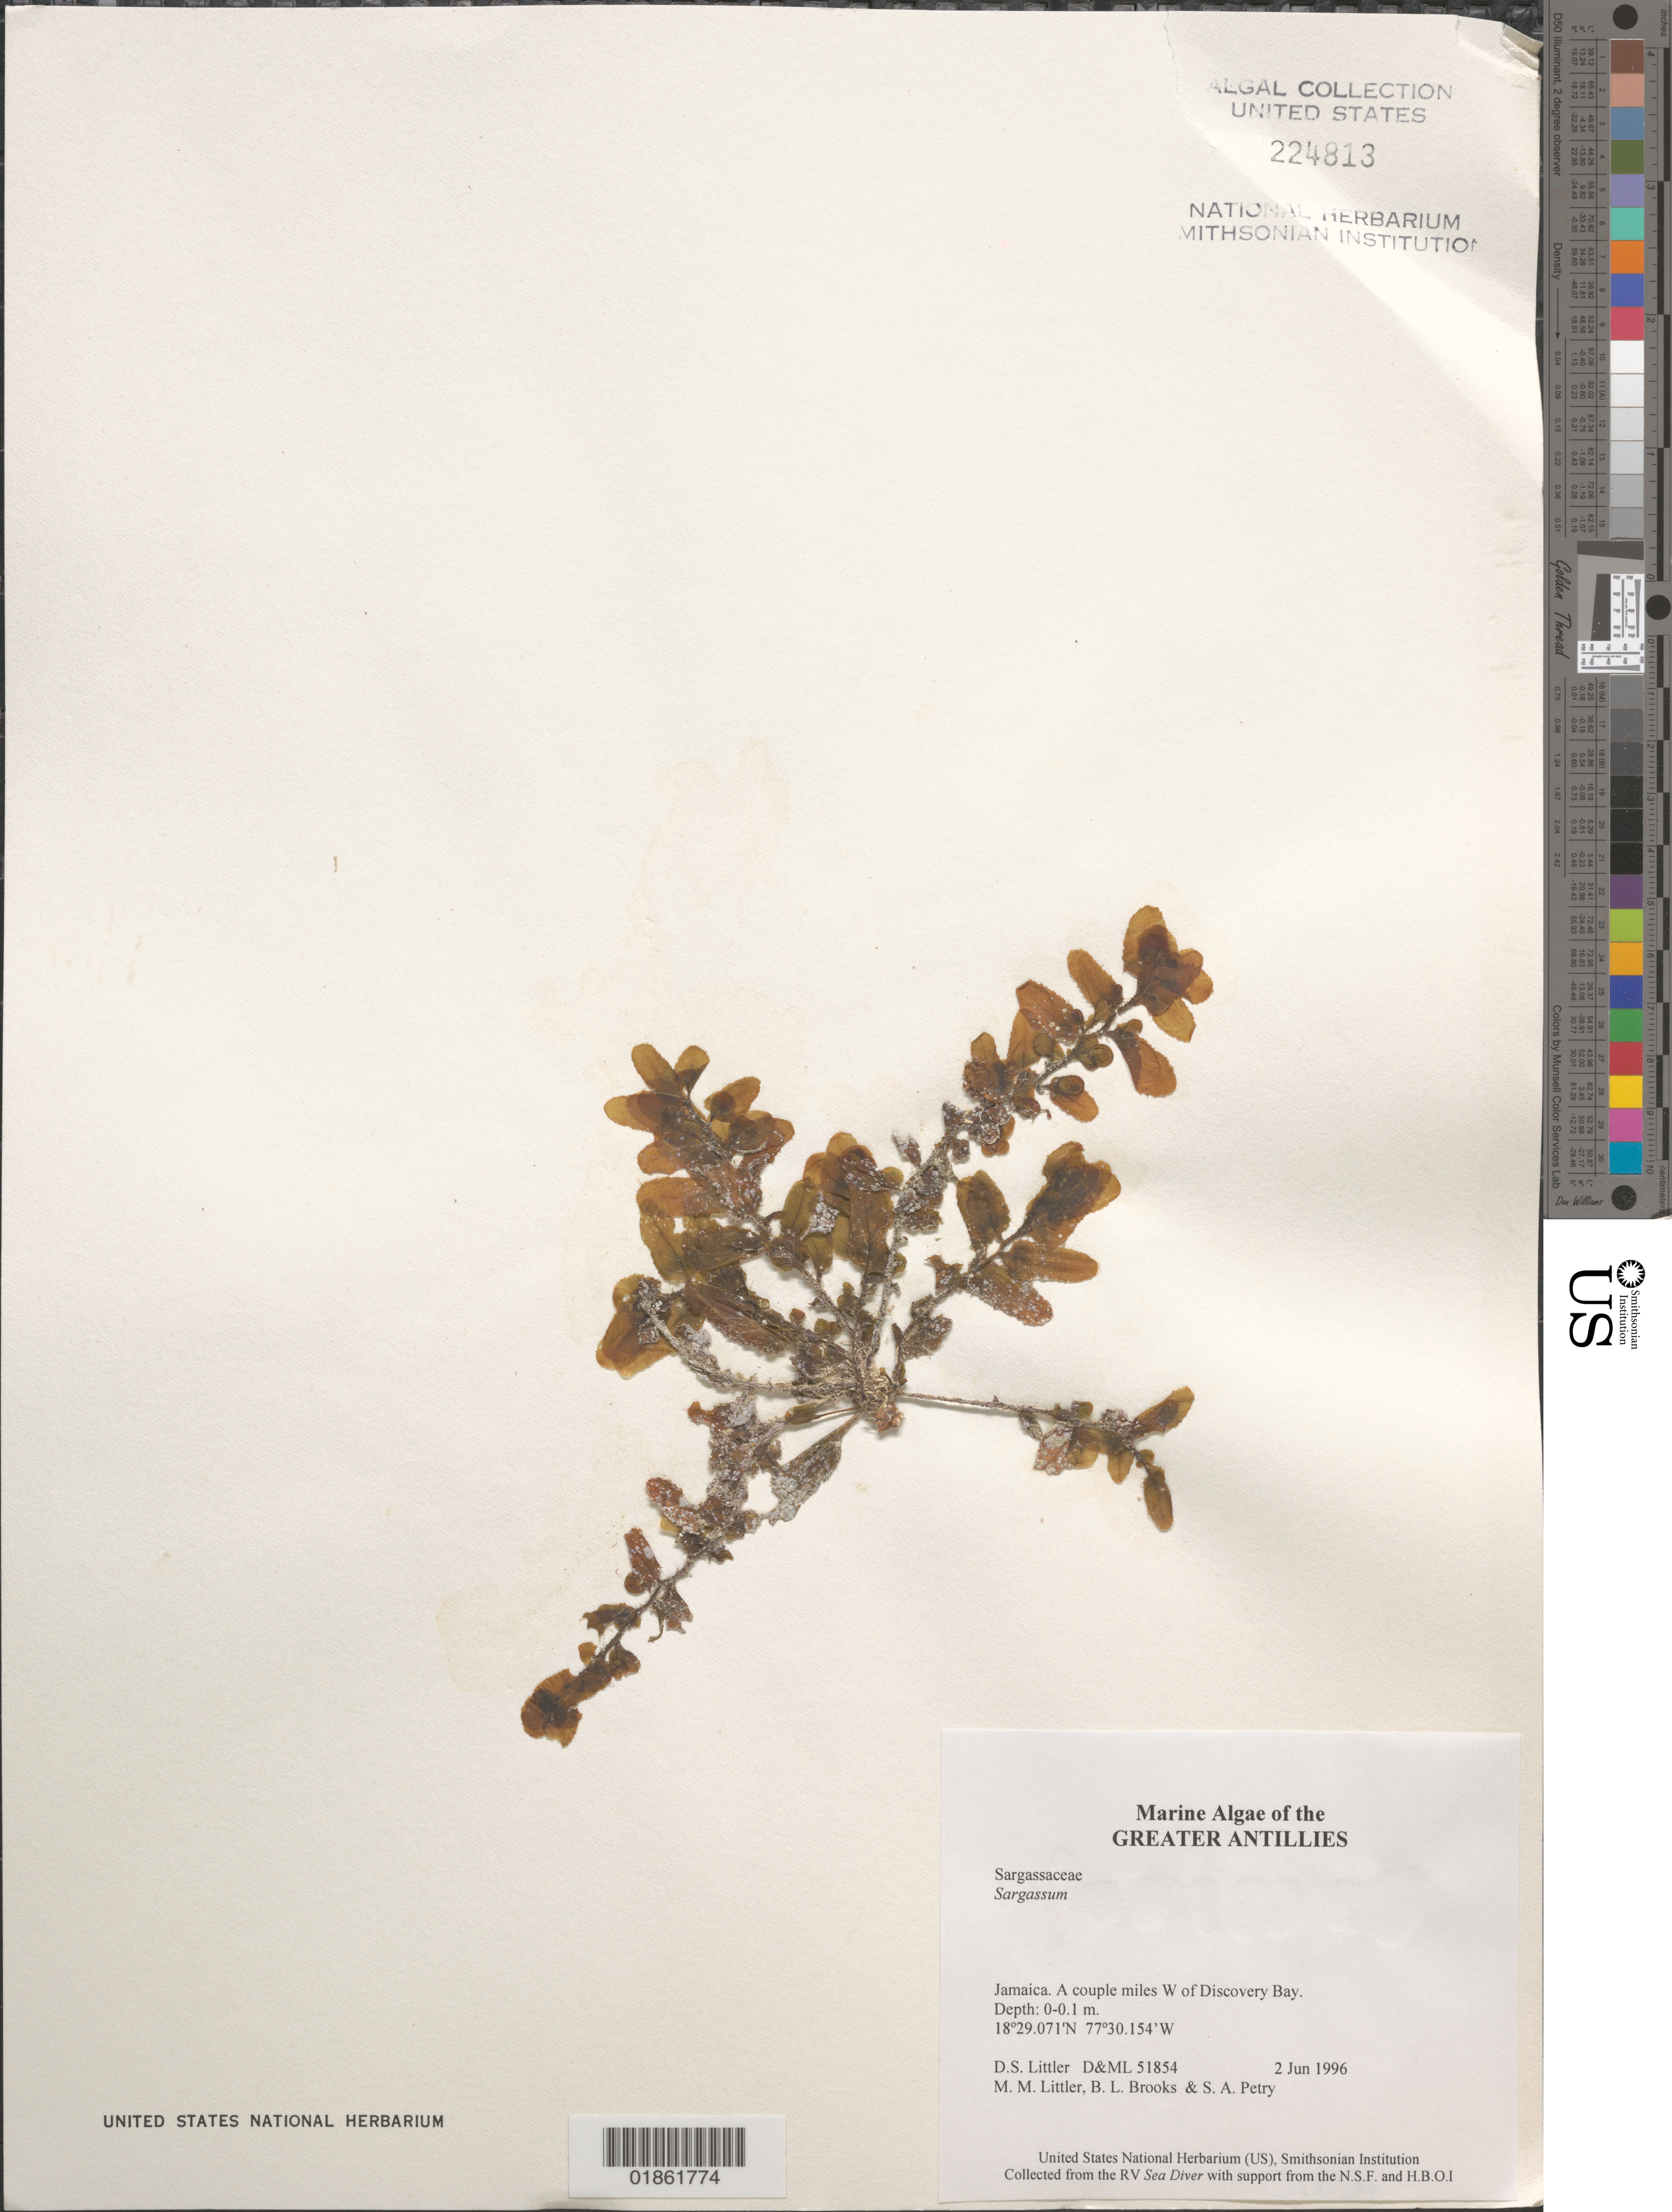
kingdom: Chromista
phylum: Ochrophyta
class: Phaeophyceae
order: Fucales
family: Sargassaceae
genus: Sargassum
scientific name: Sargassum sp.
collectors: D. S. Littler & M. M. Littler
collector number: D&ML 51854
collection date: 1996-06-02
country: Jamaica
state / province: Saint Ann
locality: W of Discovery Bay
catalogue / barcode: US 224813